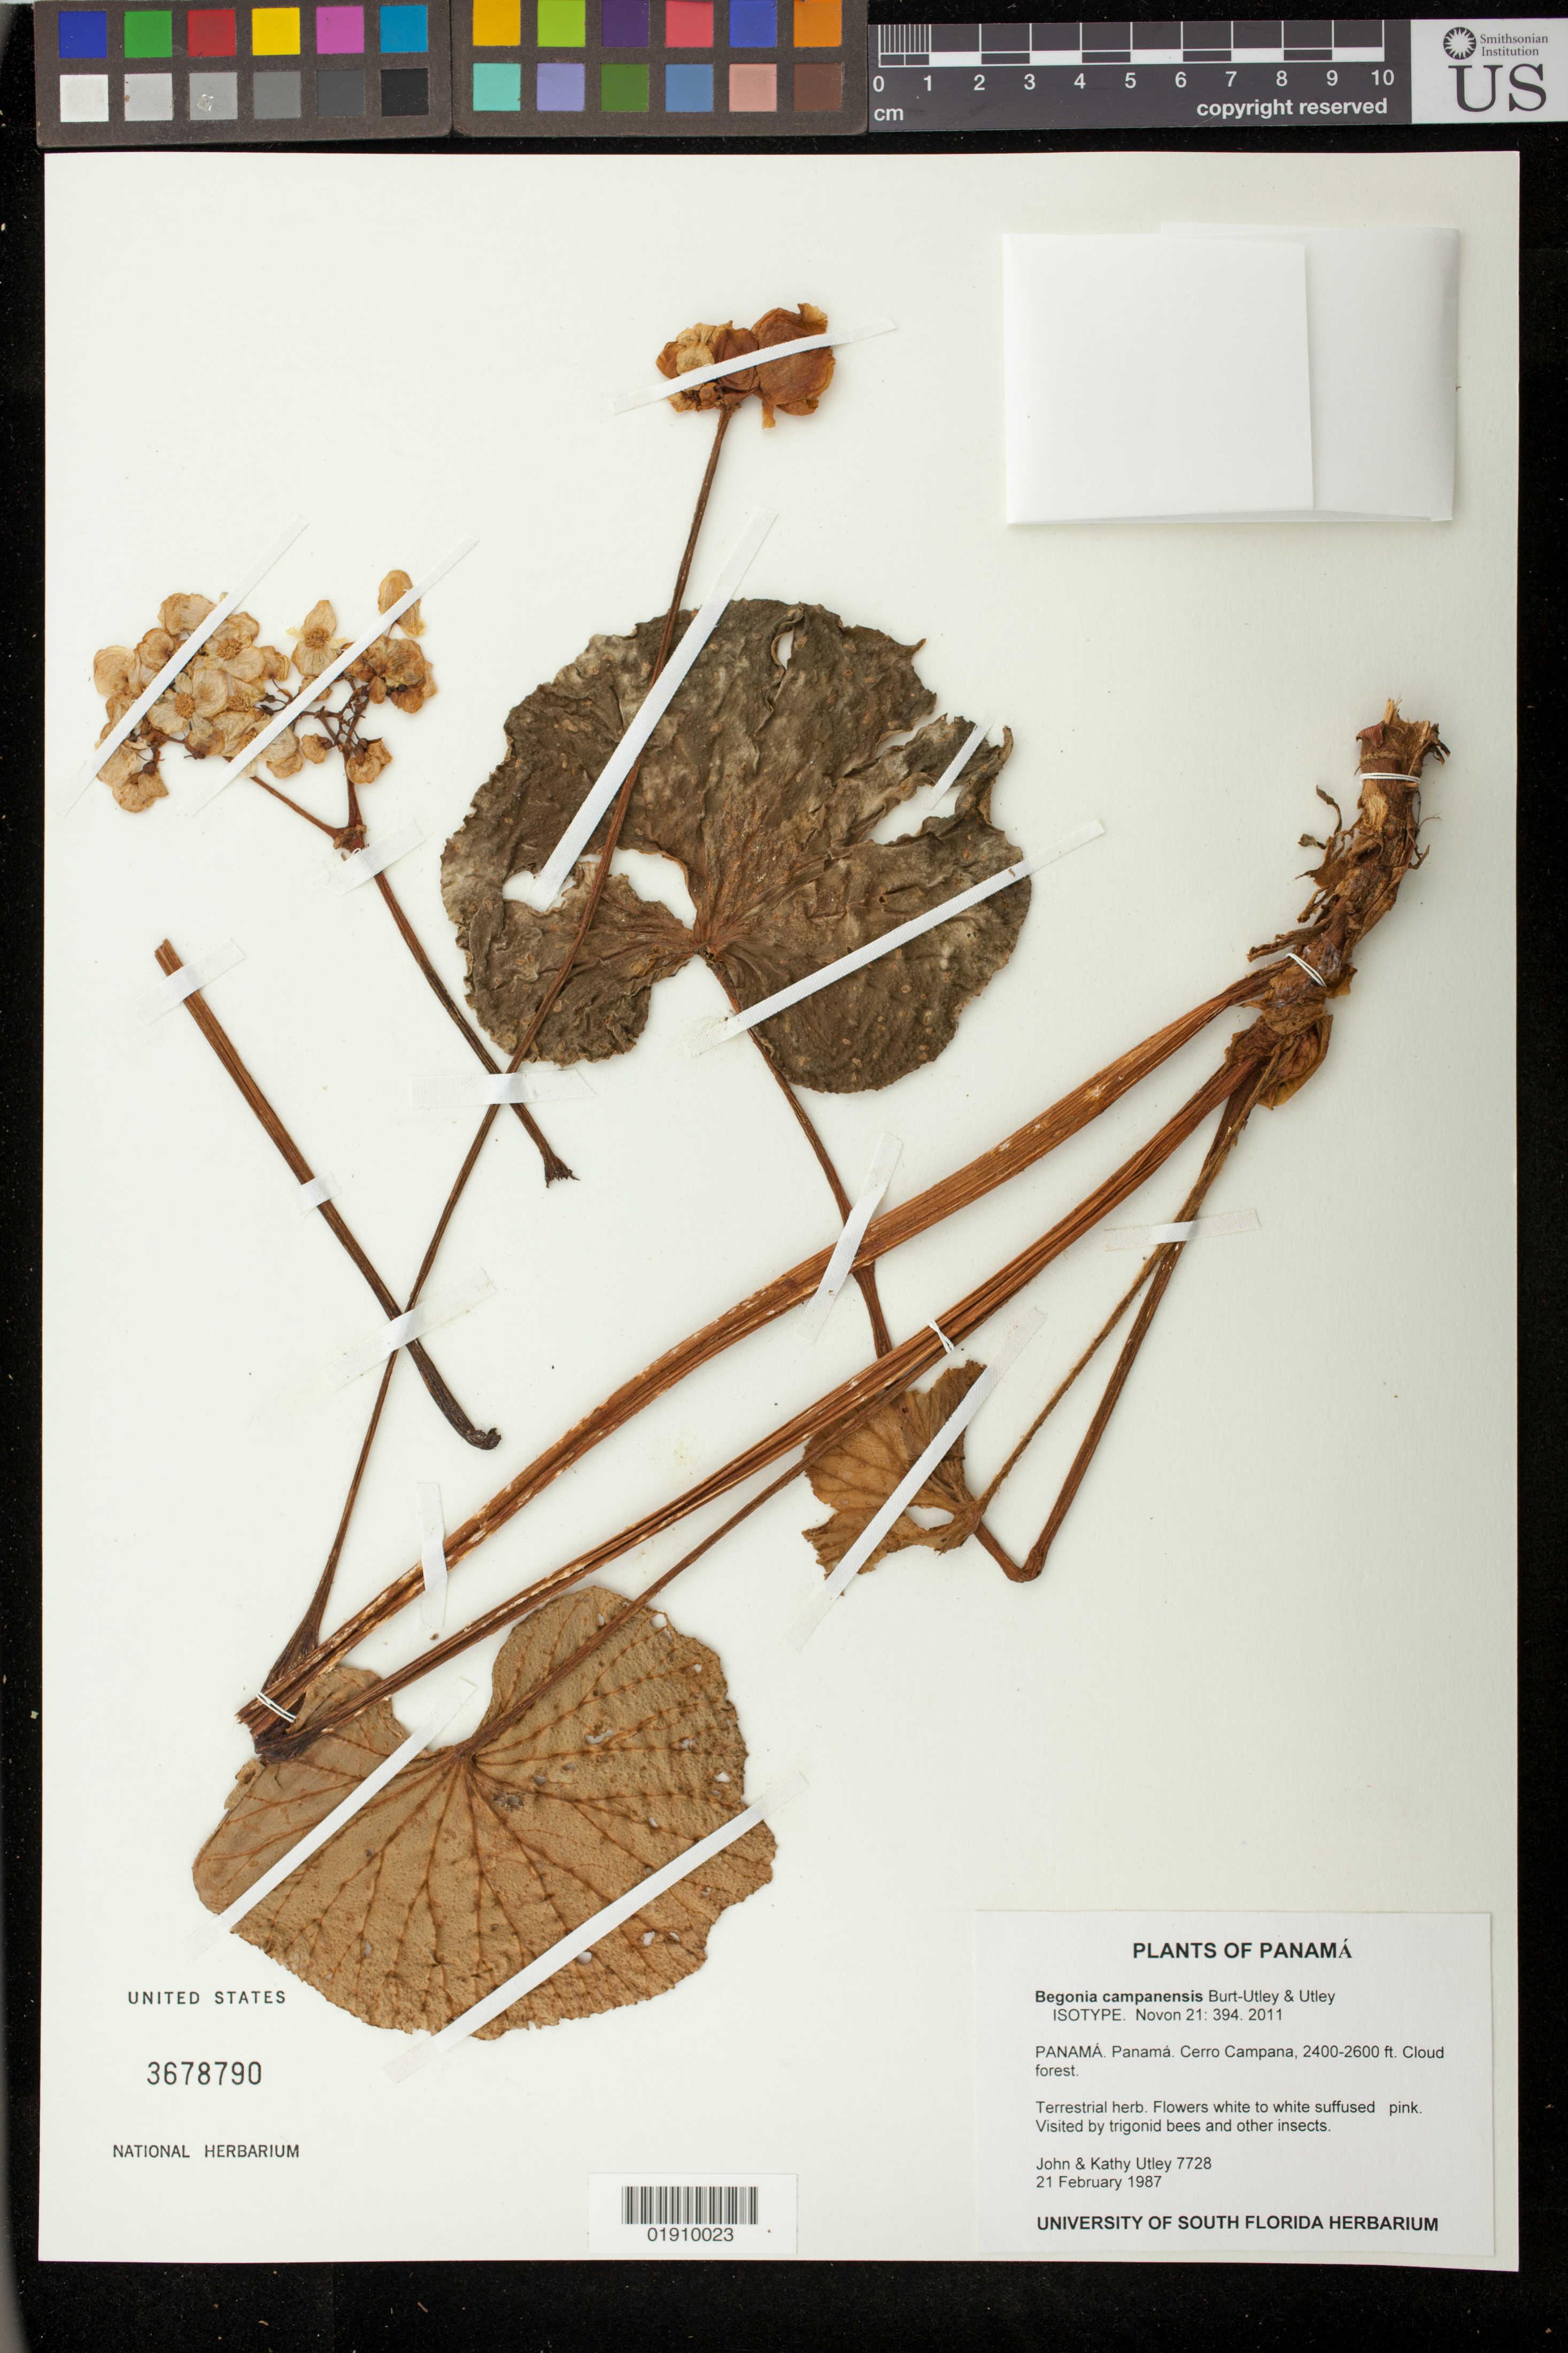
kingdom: Plantae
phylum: Tracheophyta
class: Magnoliopsida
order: Cucurbitales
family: Begoniaceae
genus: Begonia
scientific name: Begonia campanensis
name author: Burt-Utley & Utley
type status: Isotype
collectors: J. Utley & K. Utley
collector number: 7728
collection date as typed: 21 February 1987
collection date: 1987-02-21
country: Panama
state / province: Panamá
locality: Panamá. Panamá. Cerro Campana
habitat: Cloud forest.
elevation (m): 732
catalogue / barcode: US 3678790